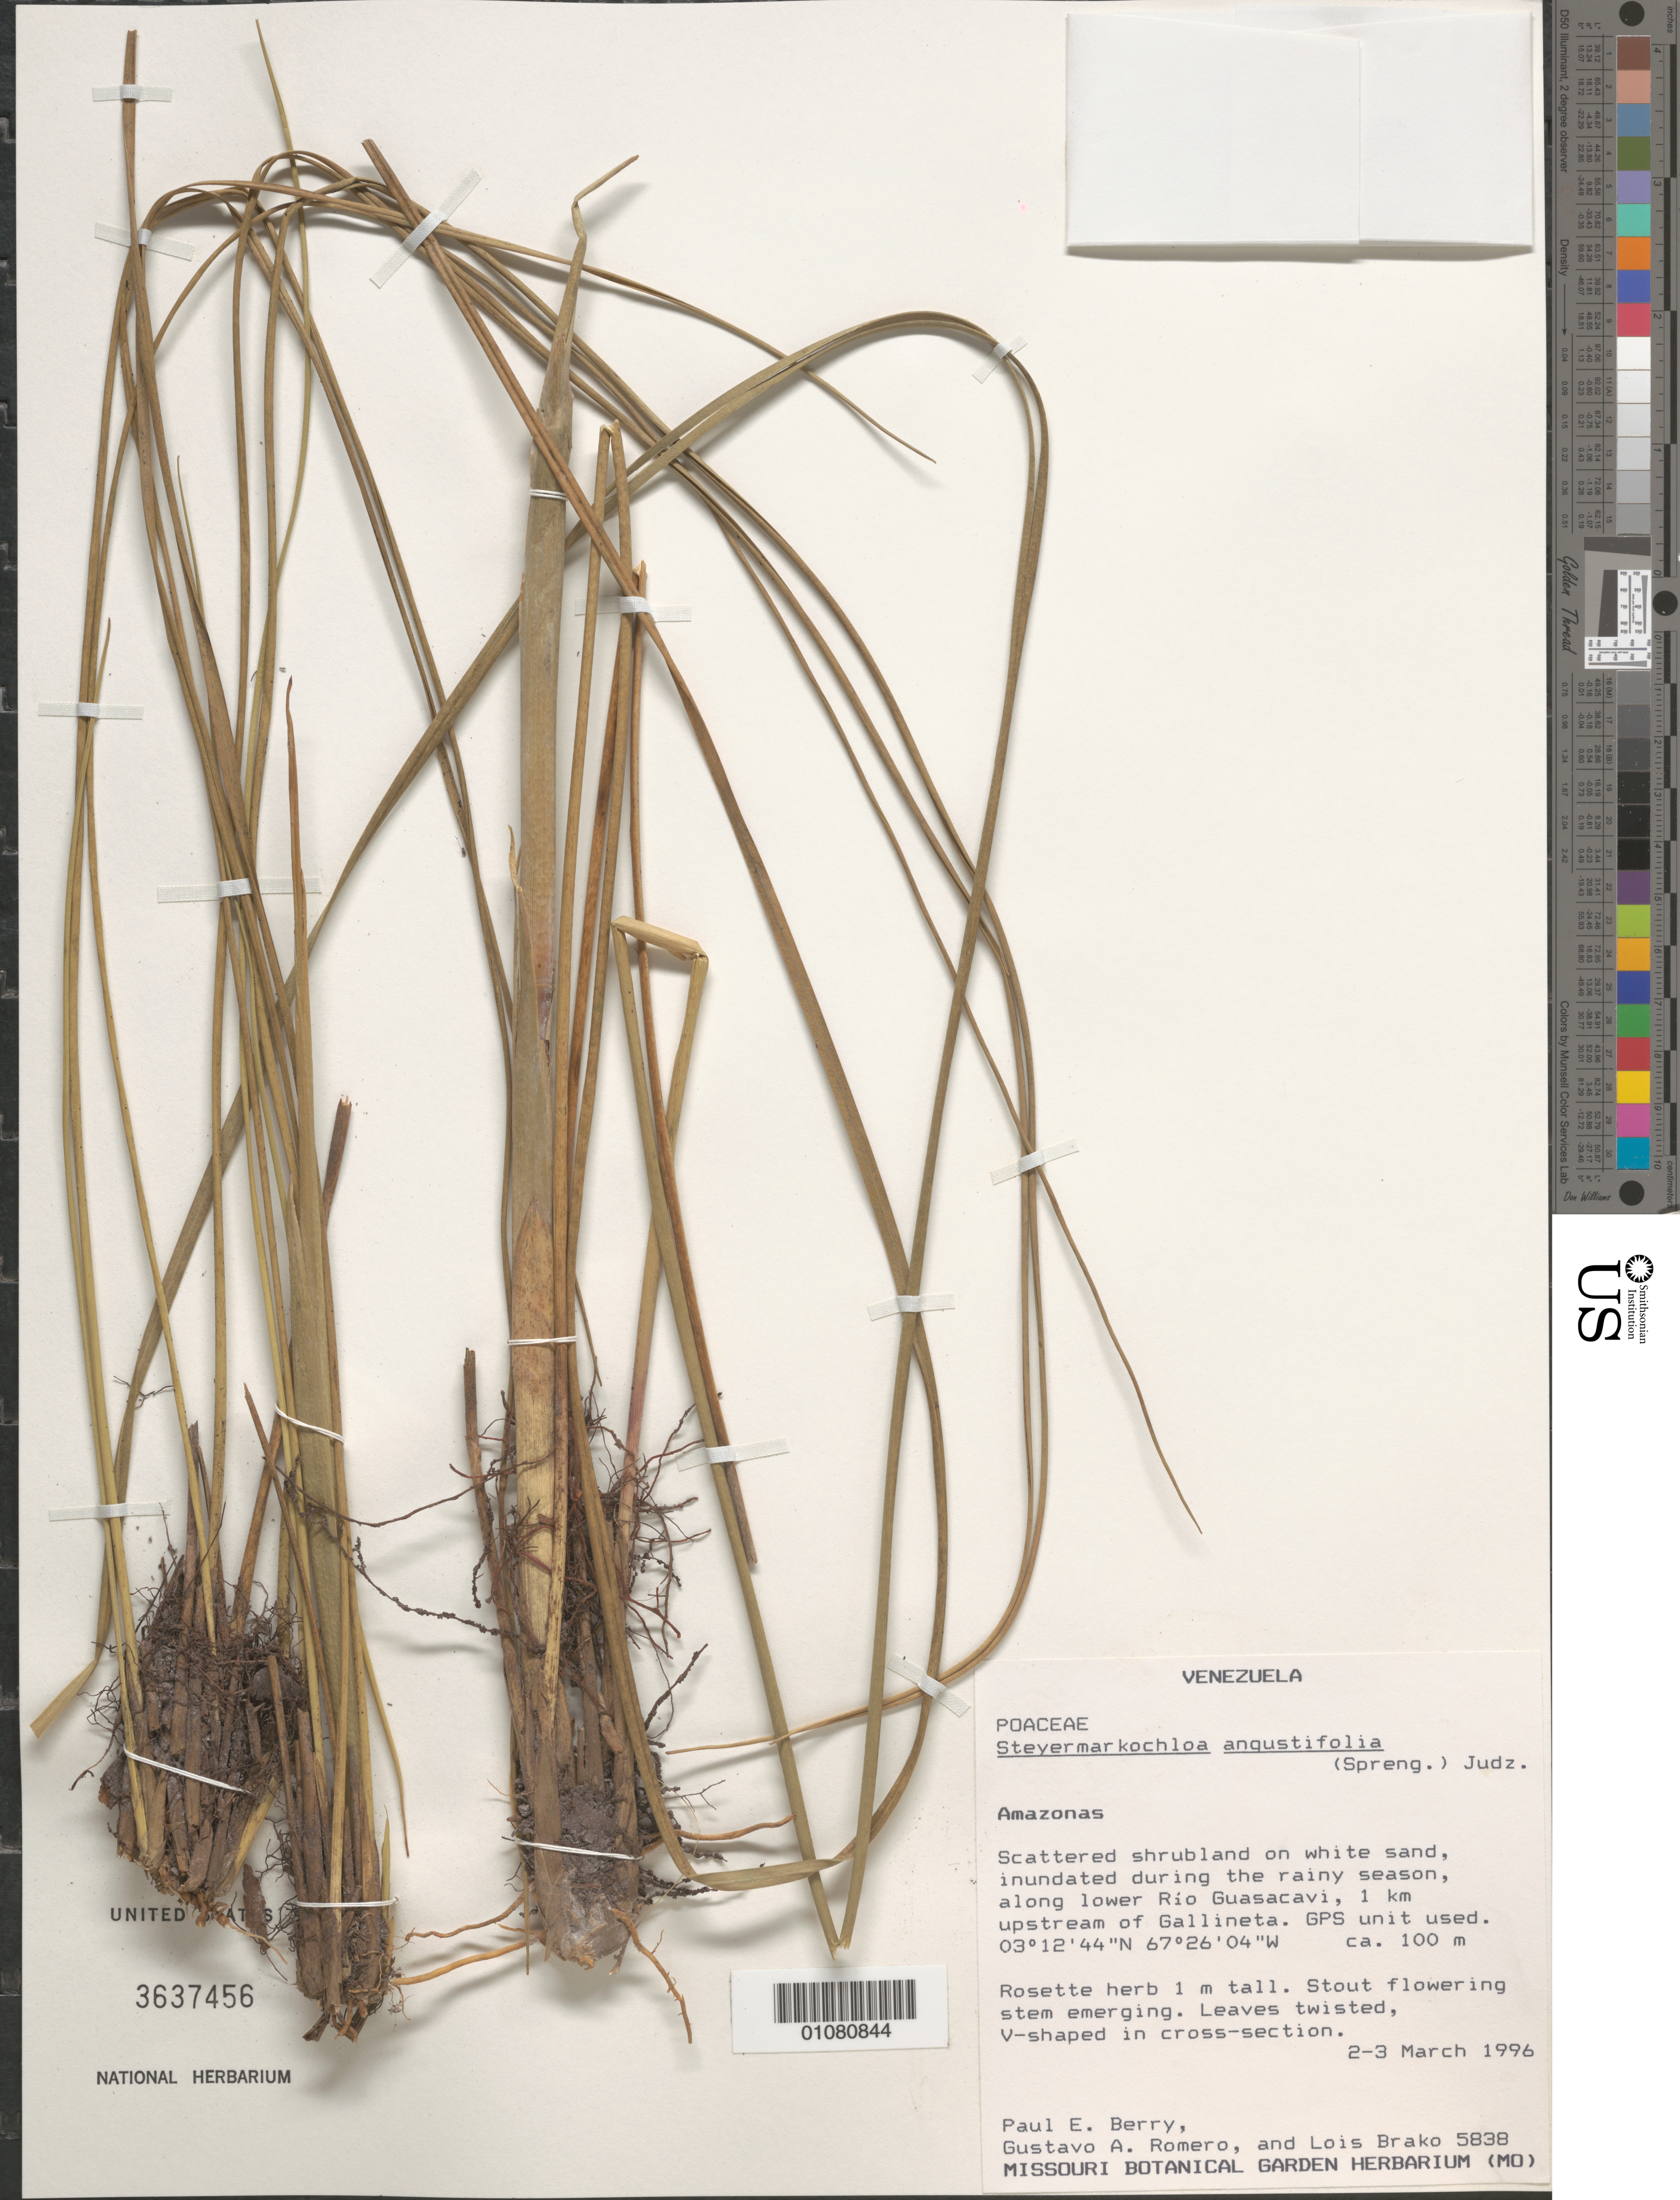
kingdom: Plantae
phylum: Tracheophyta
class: Liliopsida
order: Poales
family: Poaceae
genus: Steyermarkochloa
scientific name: Steyermarkochloa angustifolia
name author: (Spreng.) Judz.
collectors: P. E. Berry, A. Romero & L. Brako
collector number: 5838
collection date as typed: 2-Mar-96 to 3-Mar-96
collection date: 1996-03-02/1996-03-03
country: Venezuela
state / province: Amazonas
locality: Río Guasacavi, 1 km upstream of Gallineta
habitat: Scattered shrubland on white sand, inundated during the rainy season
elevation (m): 100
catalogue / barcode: US 3637456